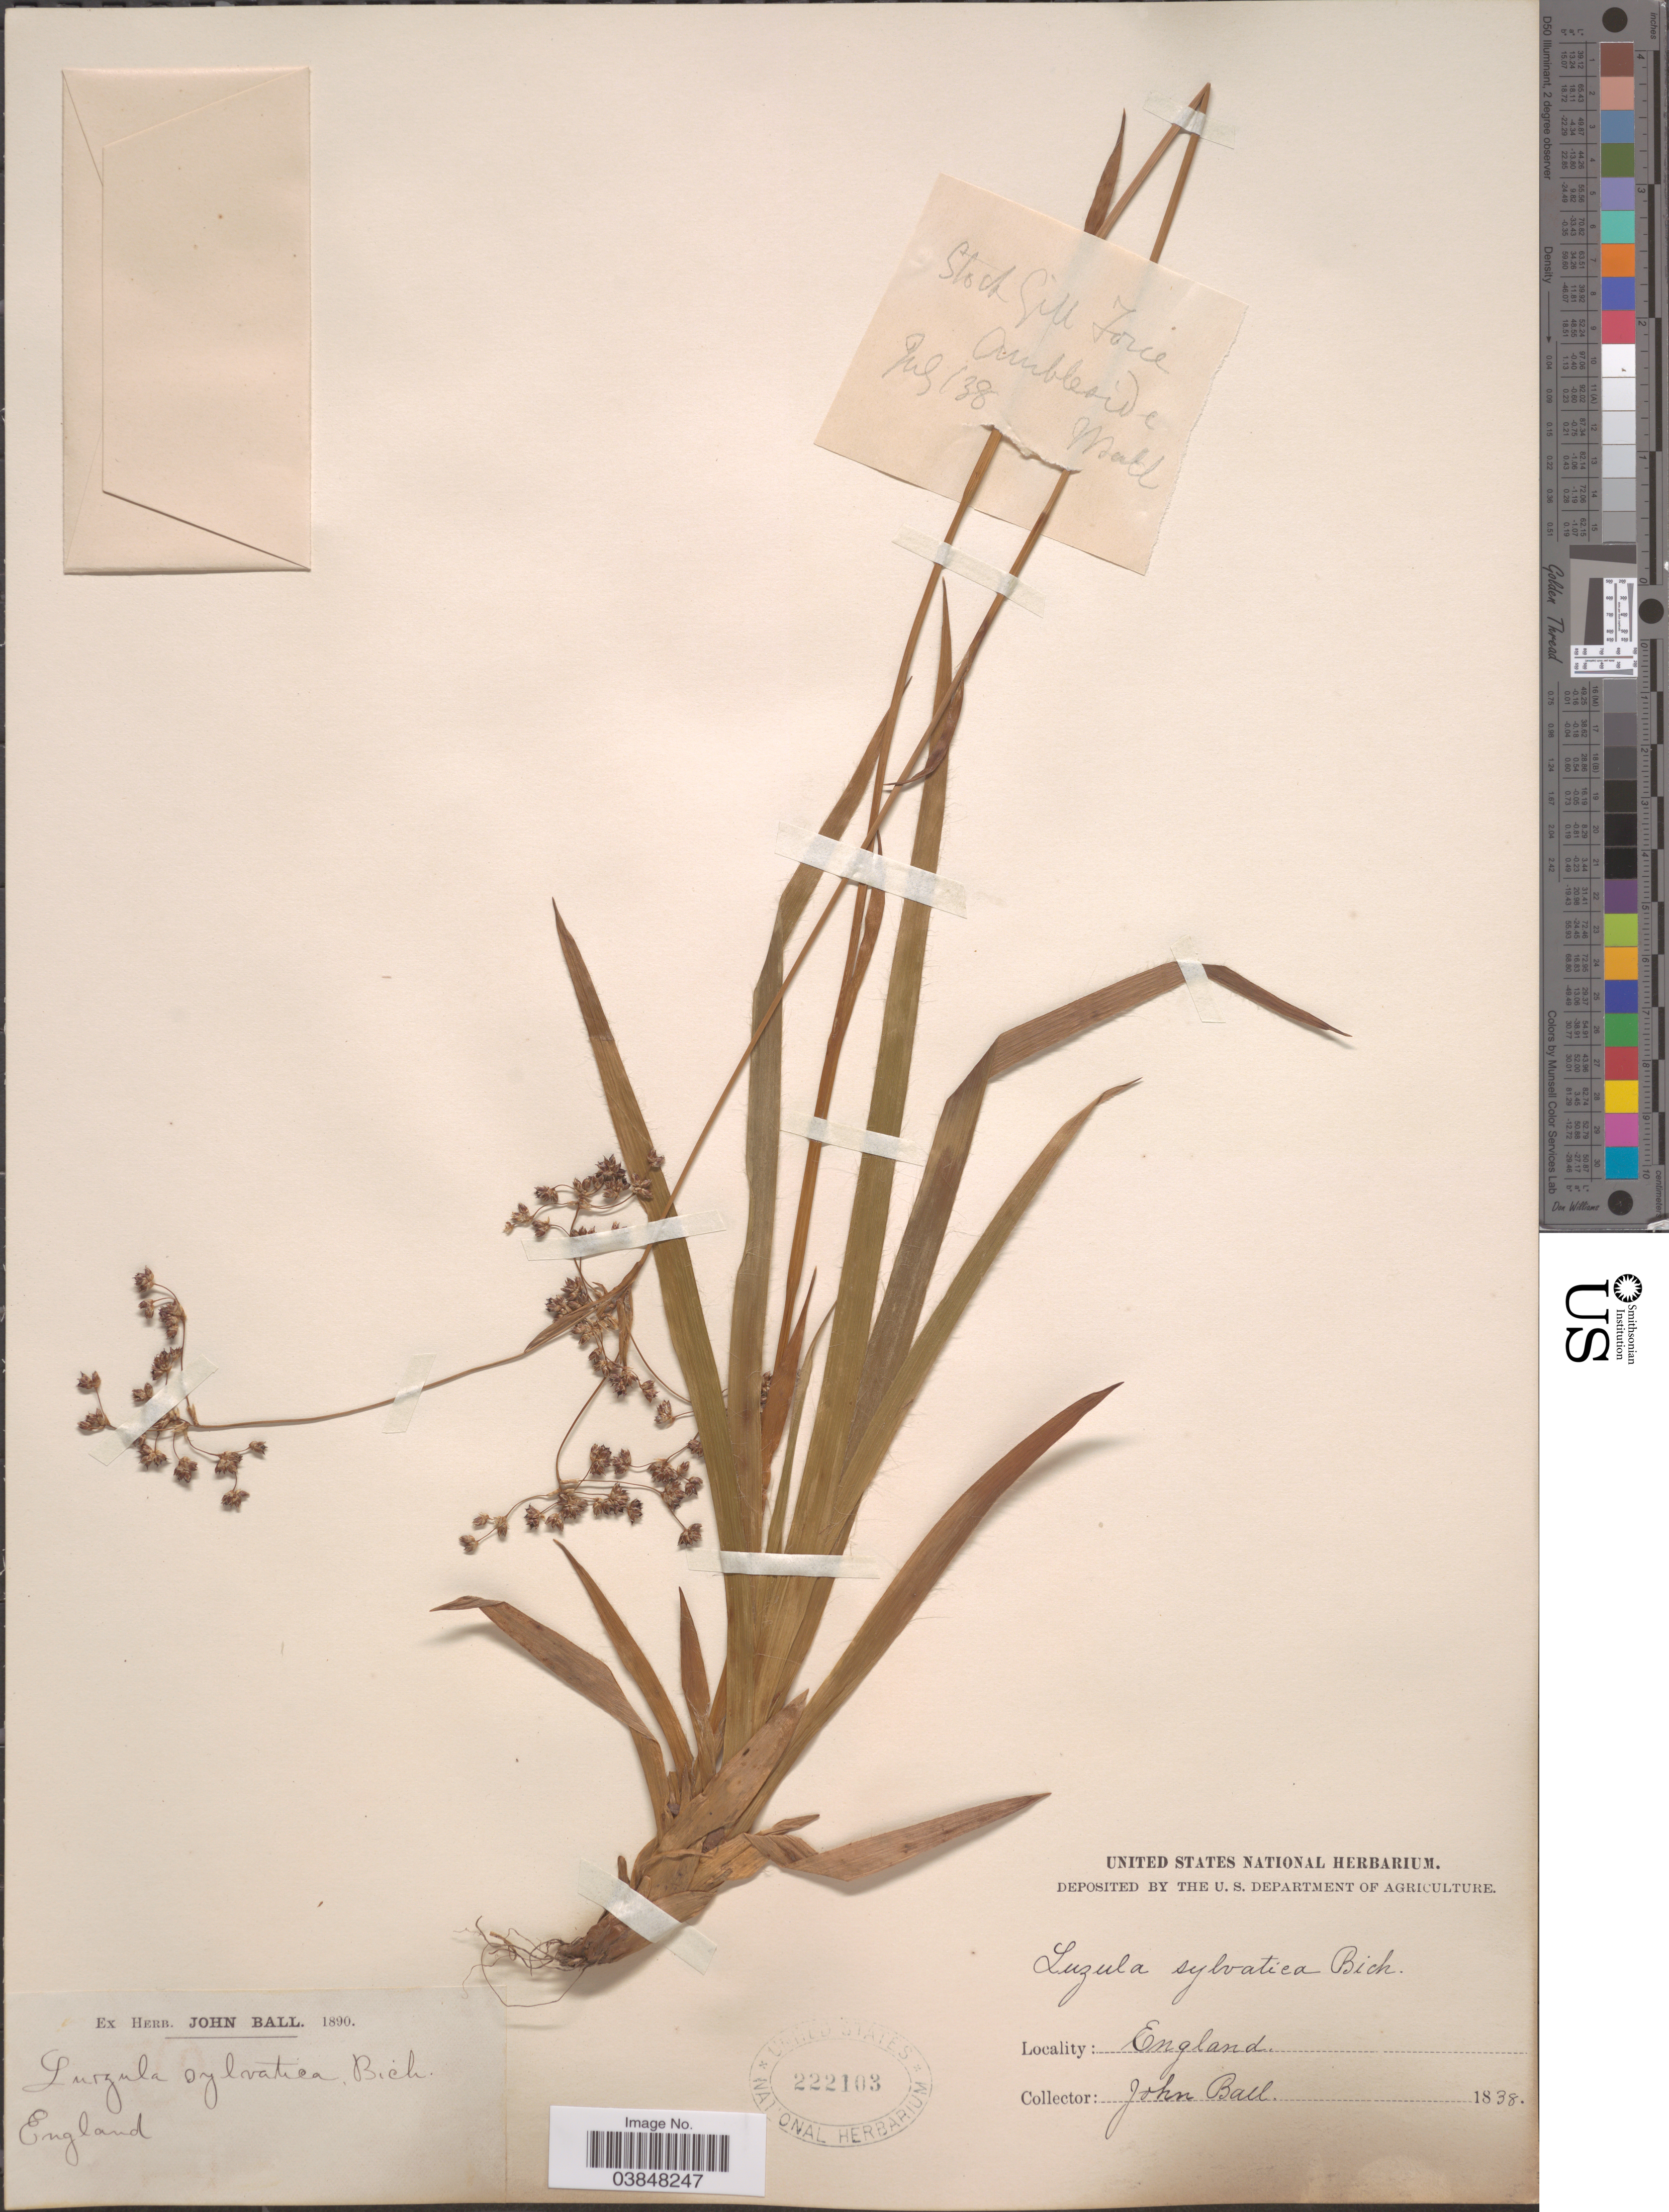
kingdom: Plantae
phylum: Tracheophyta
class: Liliopsida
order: Poales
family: Juncaceae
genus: Luzula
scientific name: Luzula sylvatica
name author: (Huds.) Gaudin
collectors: J. Ball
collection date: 1838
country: United Kingdom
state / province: England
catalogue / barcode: US 222103